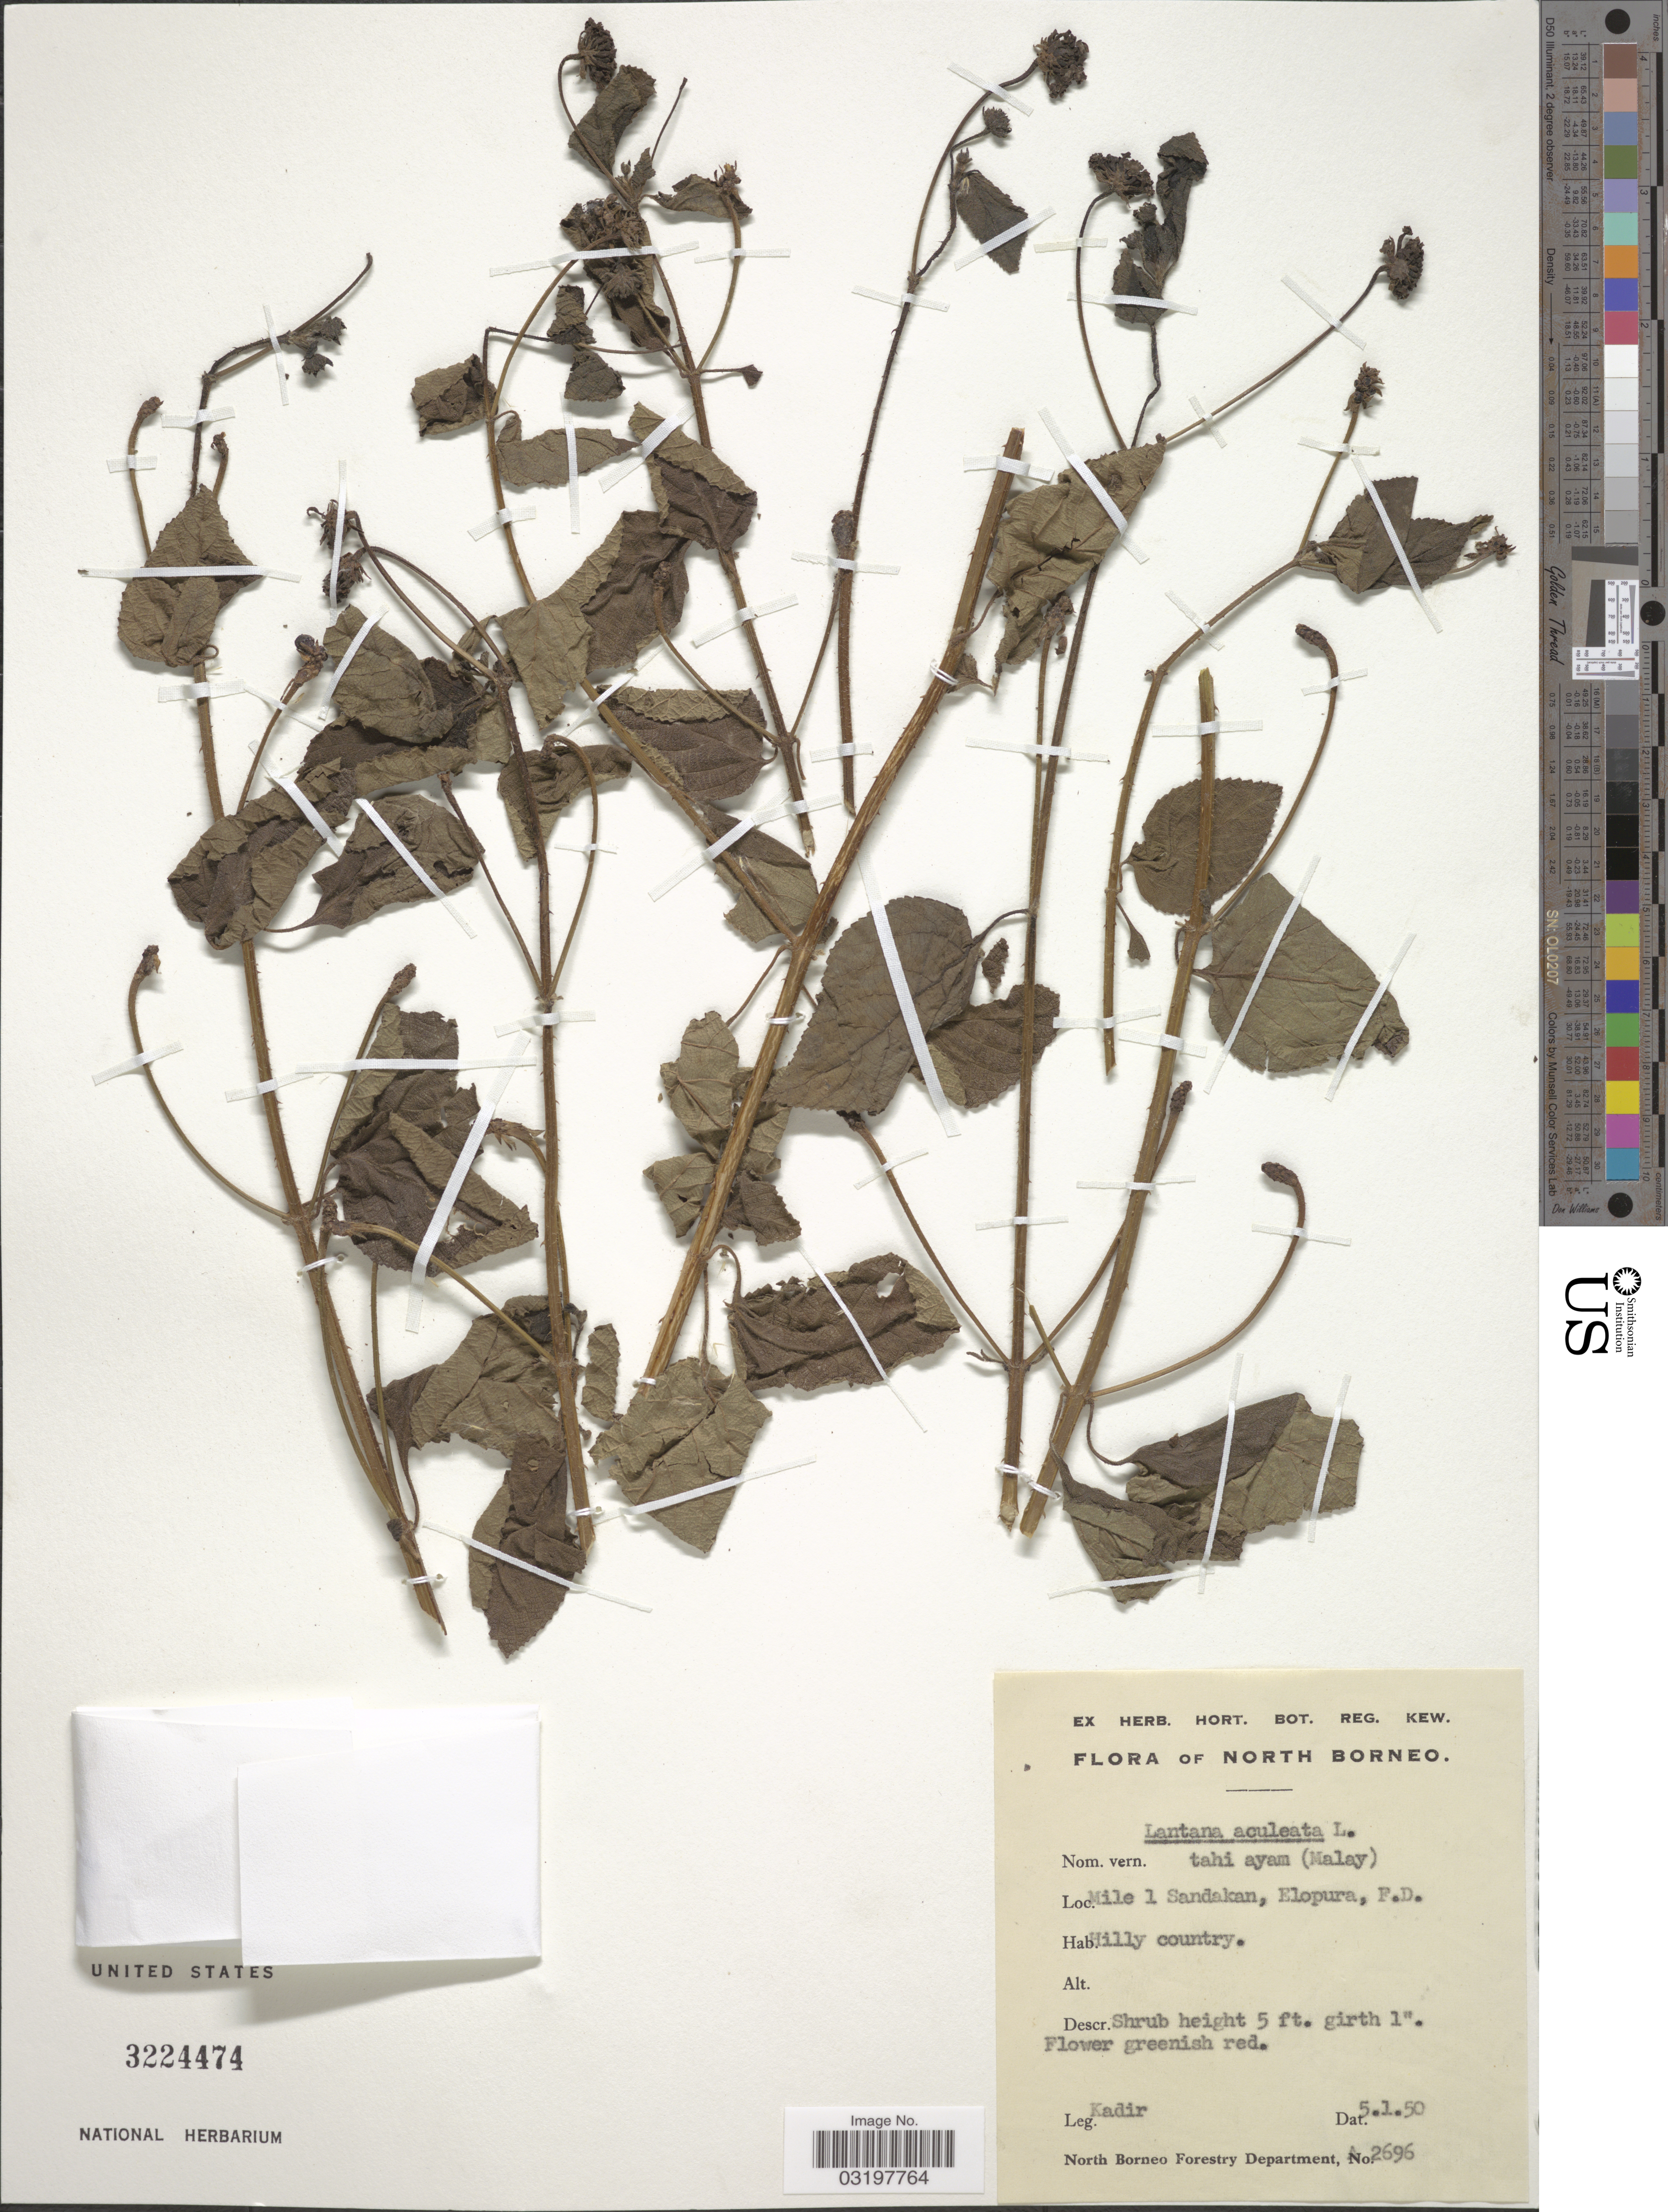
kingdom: Plantae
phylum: Tracheophyta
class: Magnoliopsida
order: Lamiales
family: Verbenaceae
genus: Lantana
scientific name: Lantana camara var. aculeata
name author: (L.) Moldenke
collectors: -. Kadir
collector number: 2696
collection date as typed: Transcribed d/m/y: 5/1/50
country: Malaysia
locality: North Borneo, Mile 1 Sandakan, Elopura, F.D., Hilly country.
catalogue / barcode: US 3224474